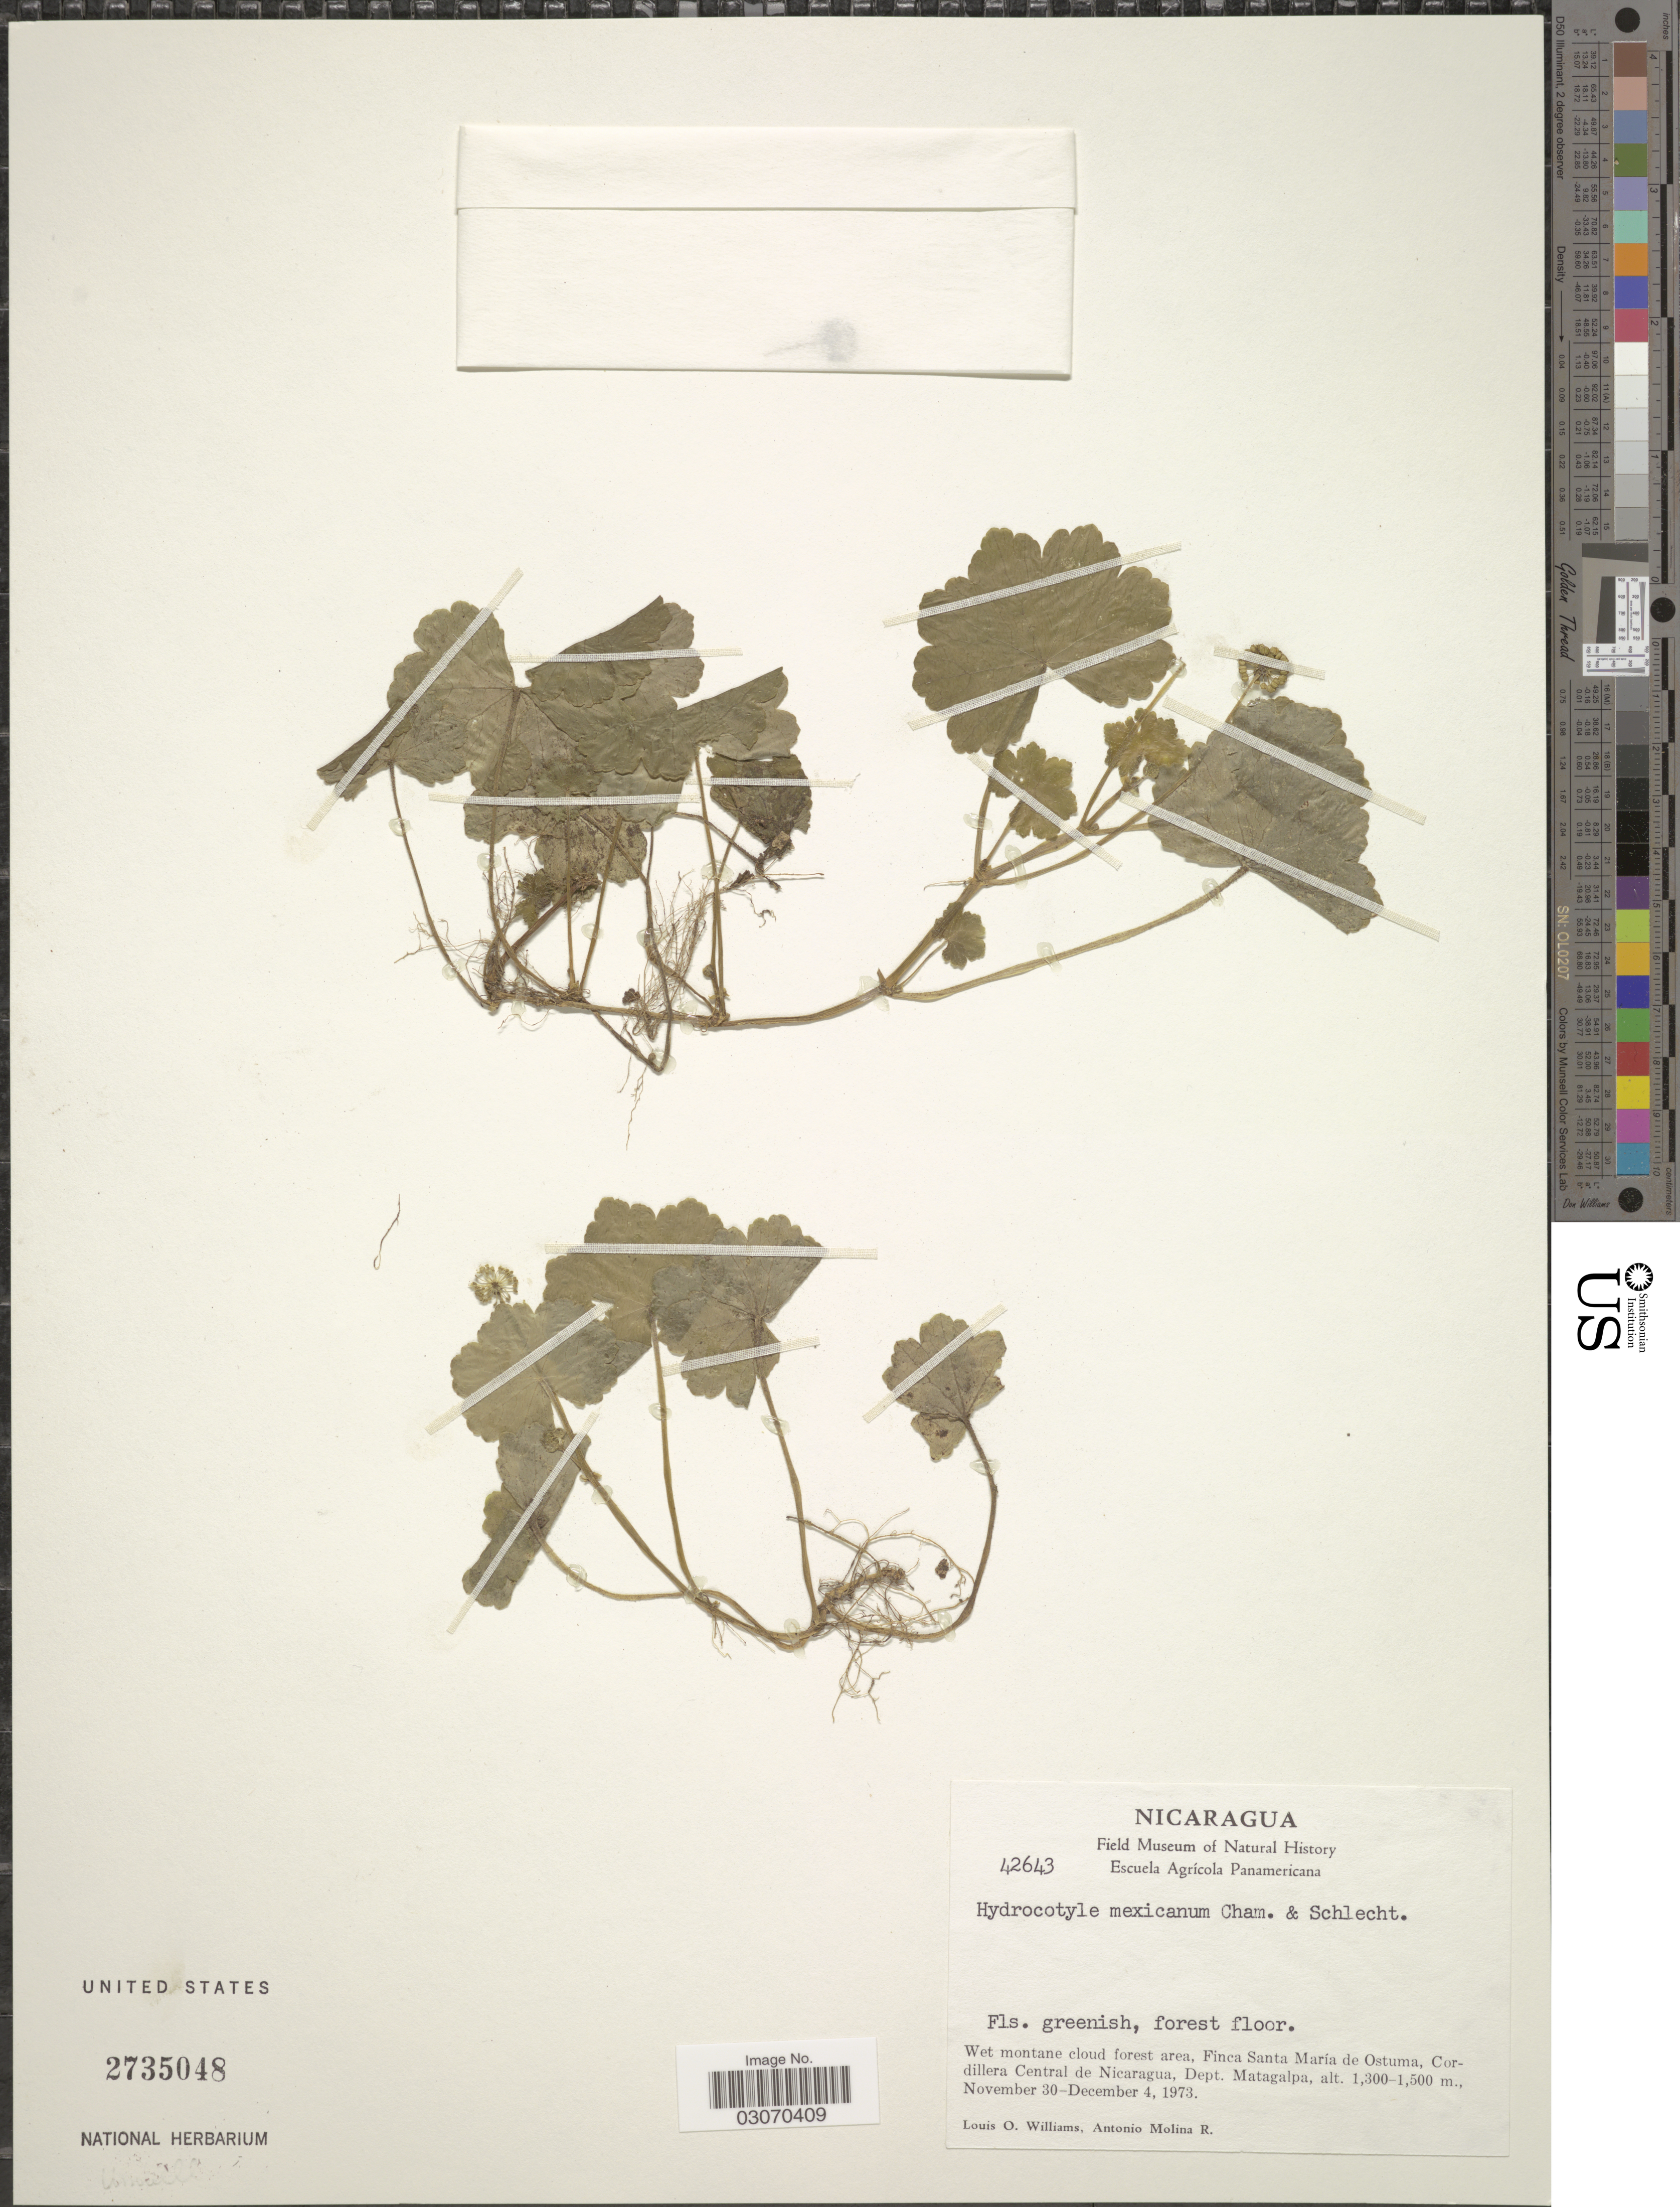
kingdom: Plantae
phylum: Tracheophyta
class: Magnoliopsida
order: Apiales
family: Araliaceae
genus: Hydrocotyle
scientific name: Hydrocotyle mexicana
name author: Schltdl. & Cham.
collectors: L. O. Williams & A. Molina R.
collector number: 42643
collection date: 1973-11-30/1973-12-04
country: Nicaragua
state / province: Matagalpa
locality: Finca Santa María de Ostuma, Cordillera Central de Nicaragua, Dept. Matagalpa.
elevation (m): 1300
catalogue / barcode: US 2735048